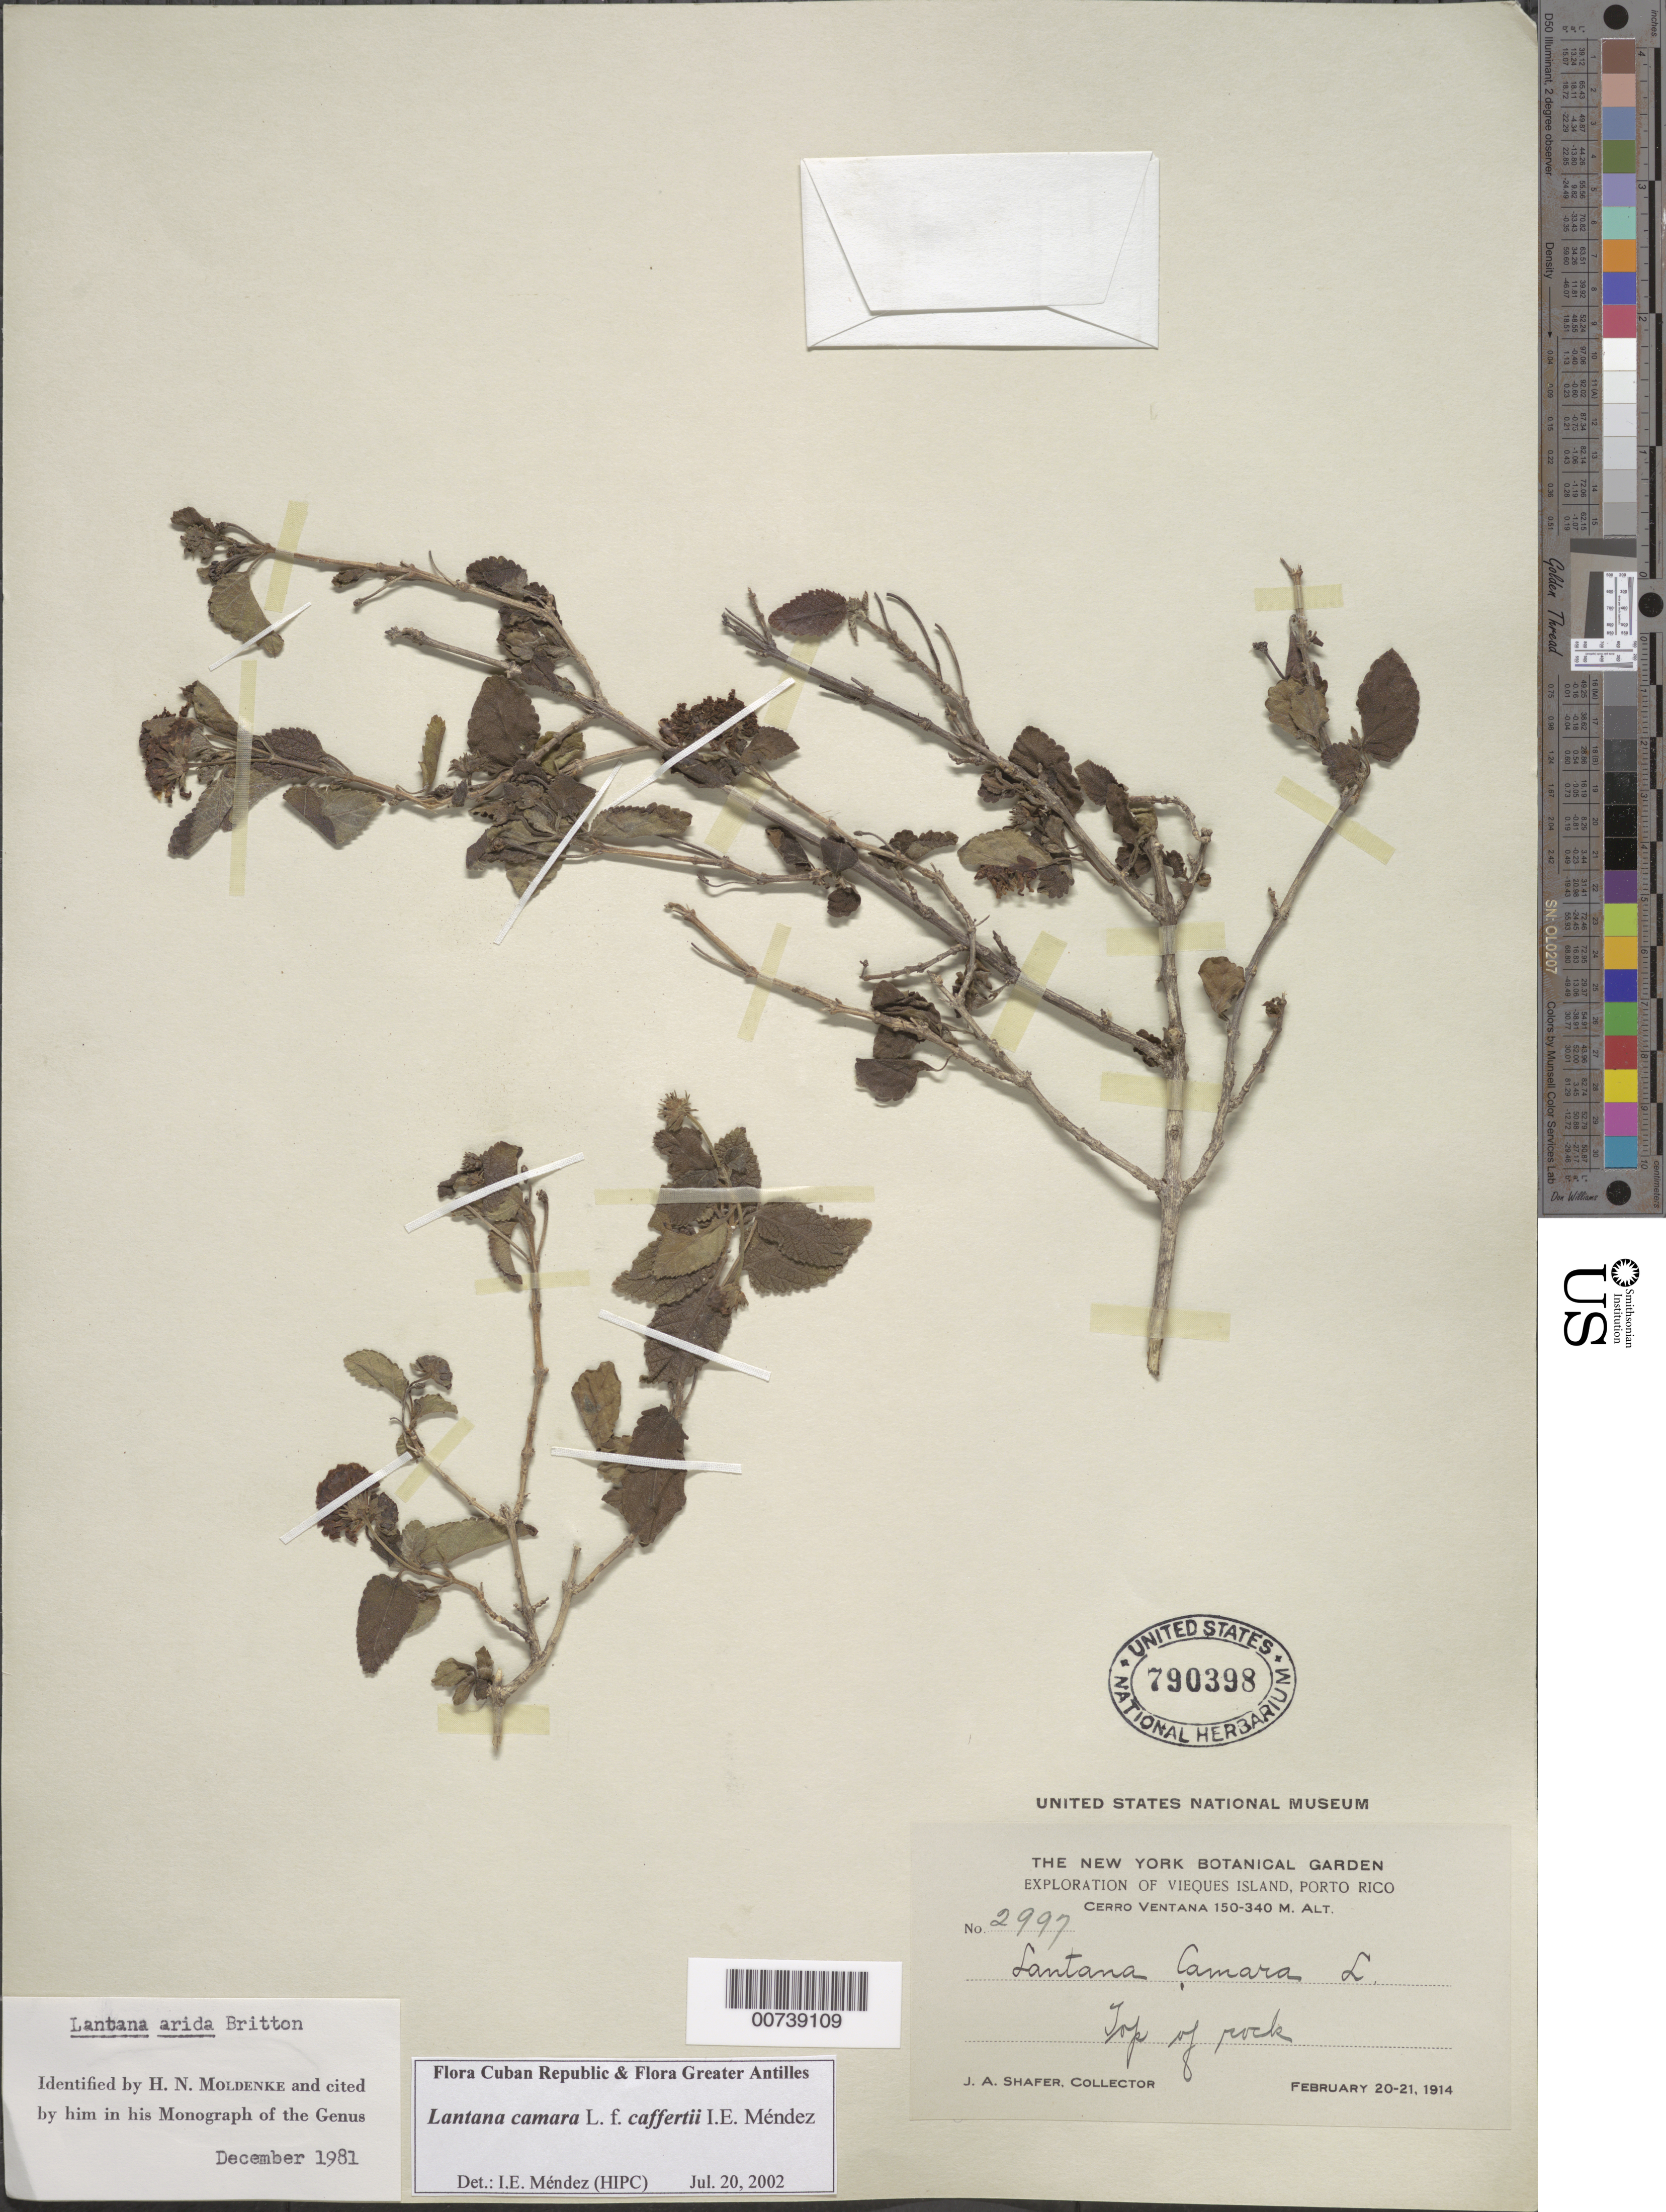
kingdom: Plantae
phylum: Tracheophyta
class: Magnoliopsida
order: Lamiales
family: Verbenaceae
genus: Lantana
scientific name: Lantana camara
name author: L.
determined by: Méndez, Isidro E., (HIPC)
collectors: J. A. Shafer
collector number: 2997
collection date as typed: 20 Feb 1914 to 21 Feb 1914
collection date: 1914-02-20/1914-02-21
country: Puerto Rico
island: Vieques I.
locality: Cerro Ventana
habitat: Top of rock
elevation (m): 150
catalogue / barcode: US 790398